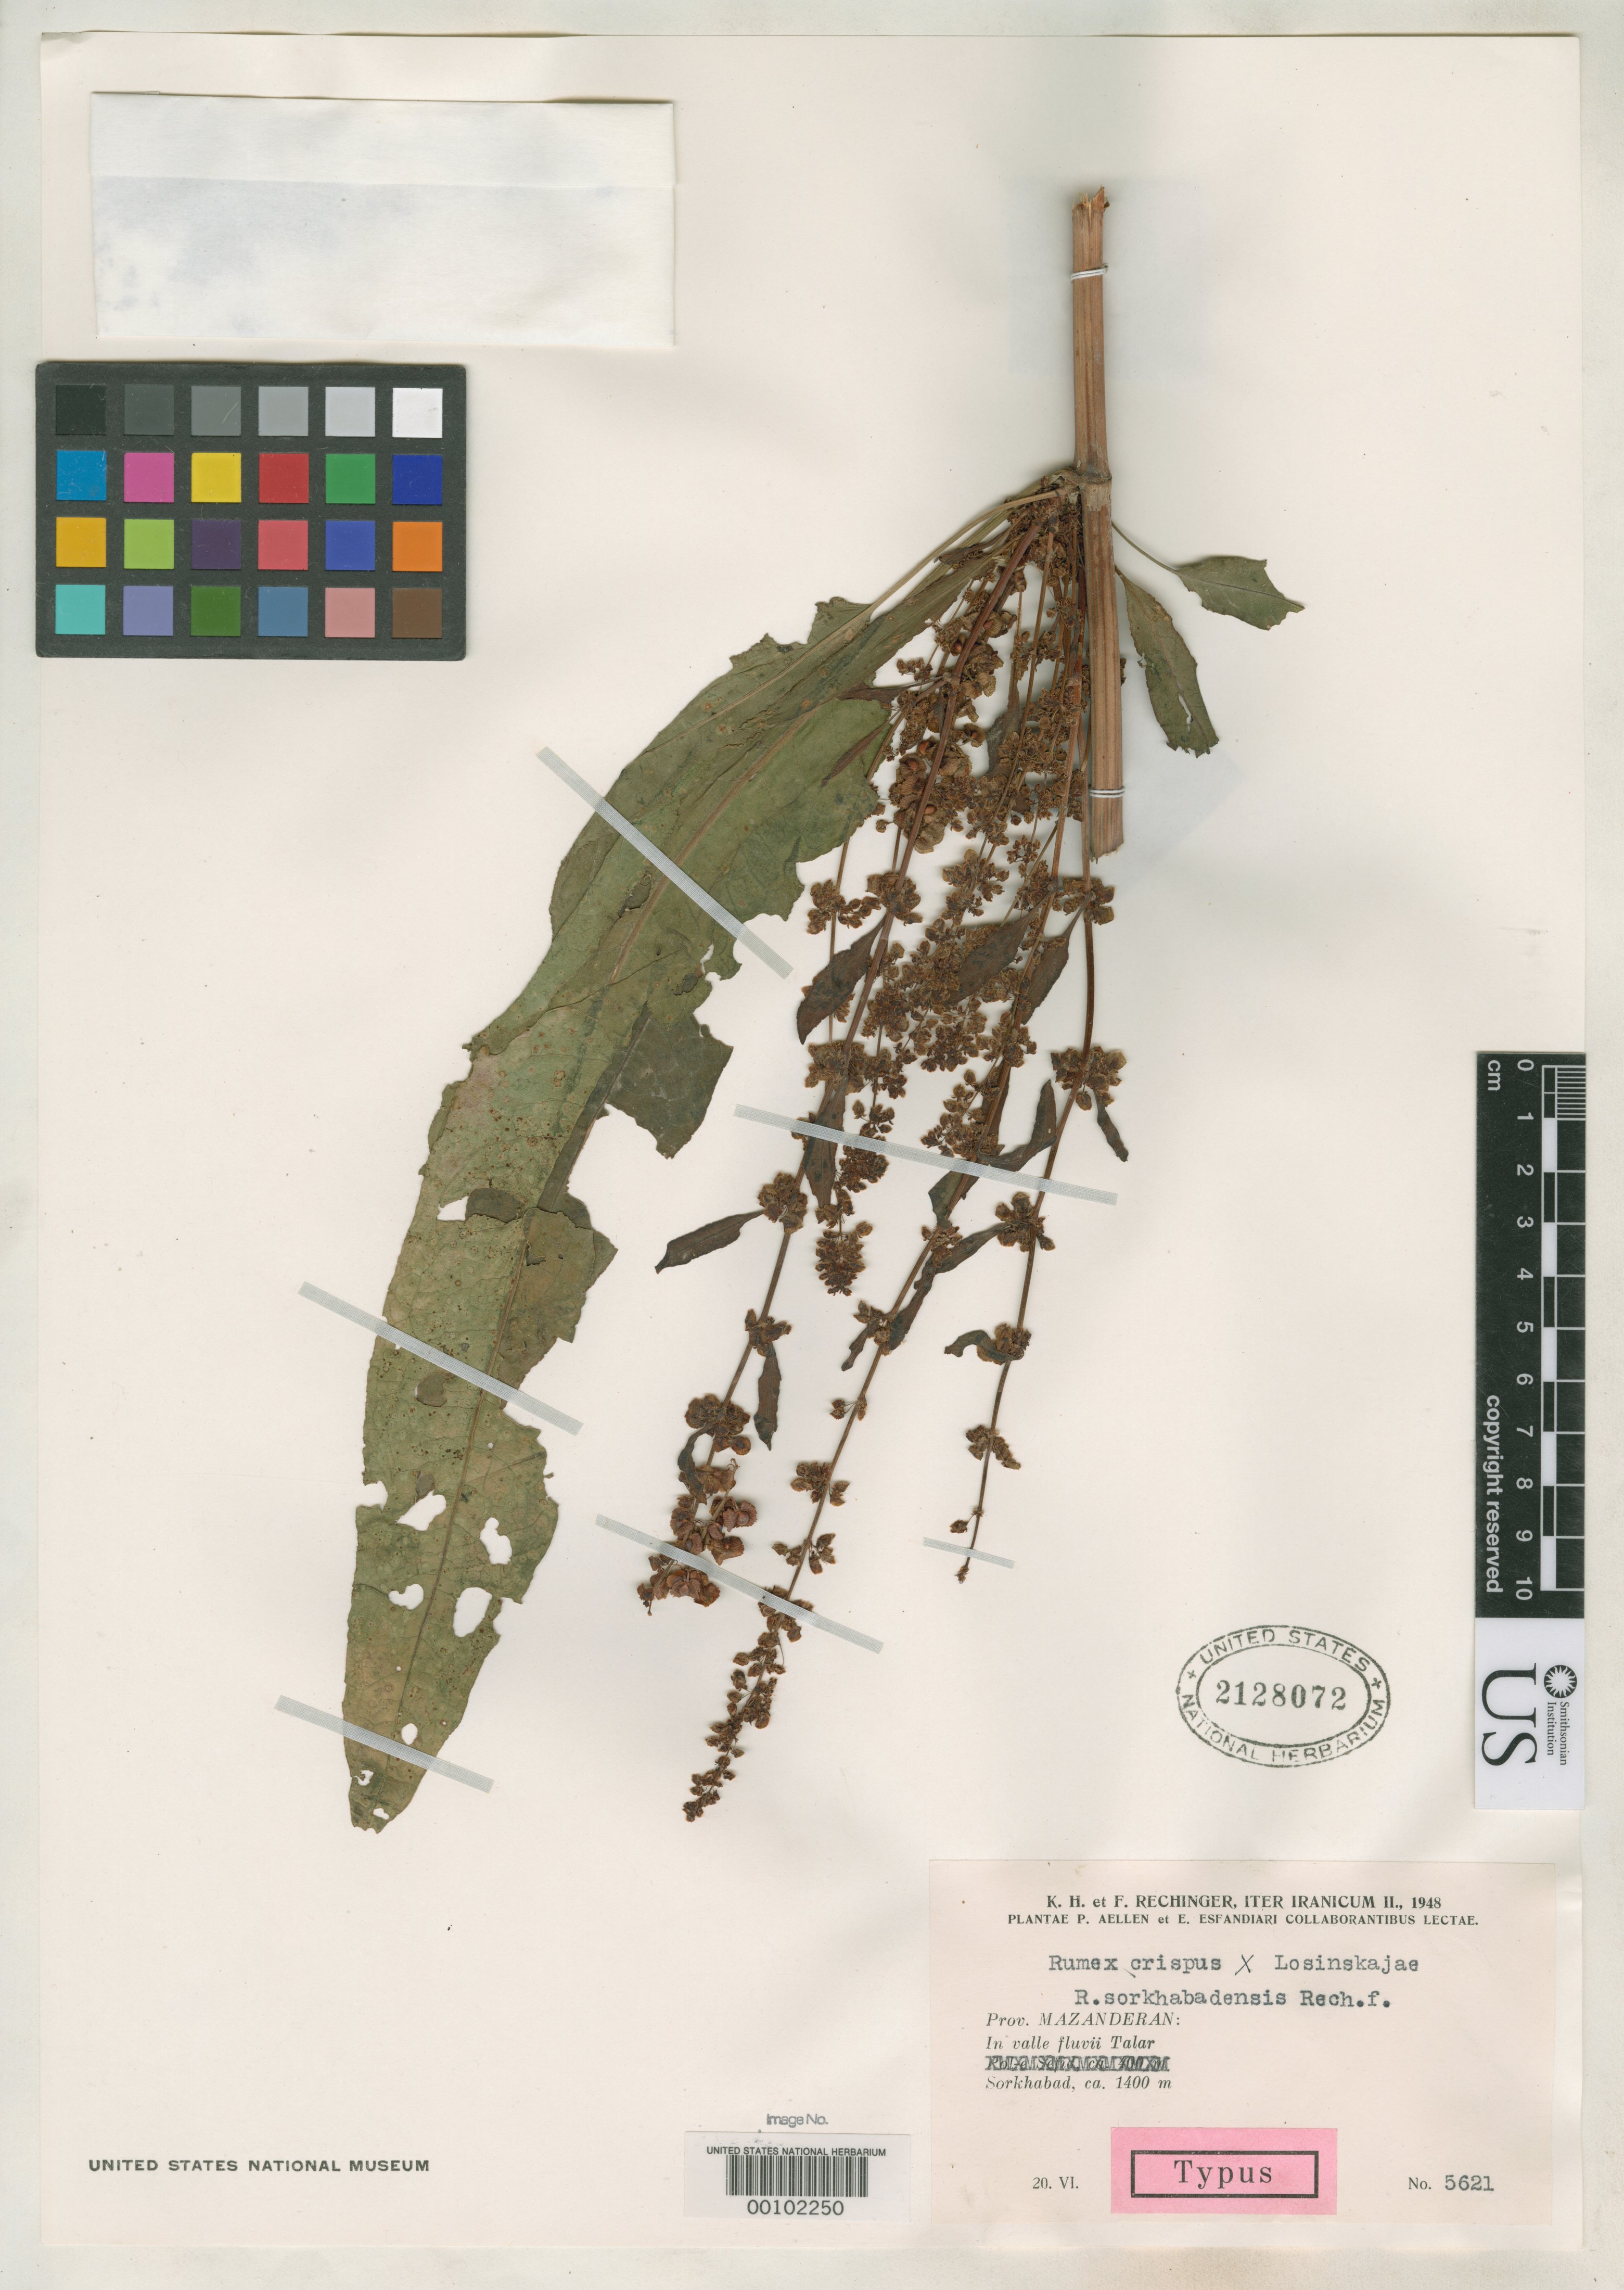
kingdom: Plantae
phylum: Tracheophyta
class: Magnoliopsida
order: Caryophyllales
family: Polygonaceae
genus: Rumex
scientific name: Rumex x sorkhabadensis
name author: Rech. f.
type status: Syntype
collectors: K. H. Rechinger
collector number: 5621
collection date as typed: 20 Jun 1948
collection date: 1948-06-20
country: Iran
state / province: Mazandaran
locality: Valle fluvii Talar near Sorkhabad.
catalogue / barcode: US 2128072